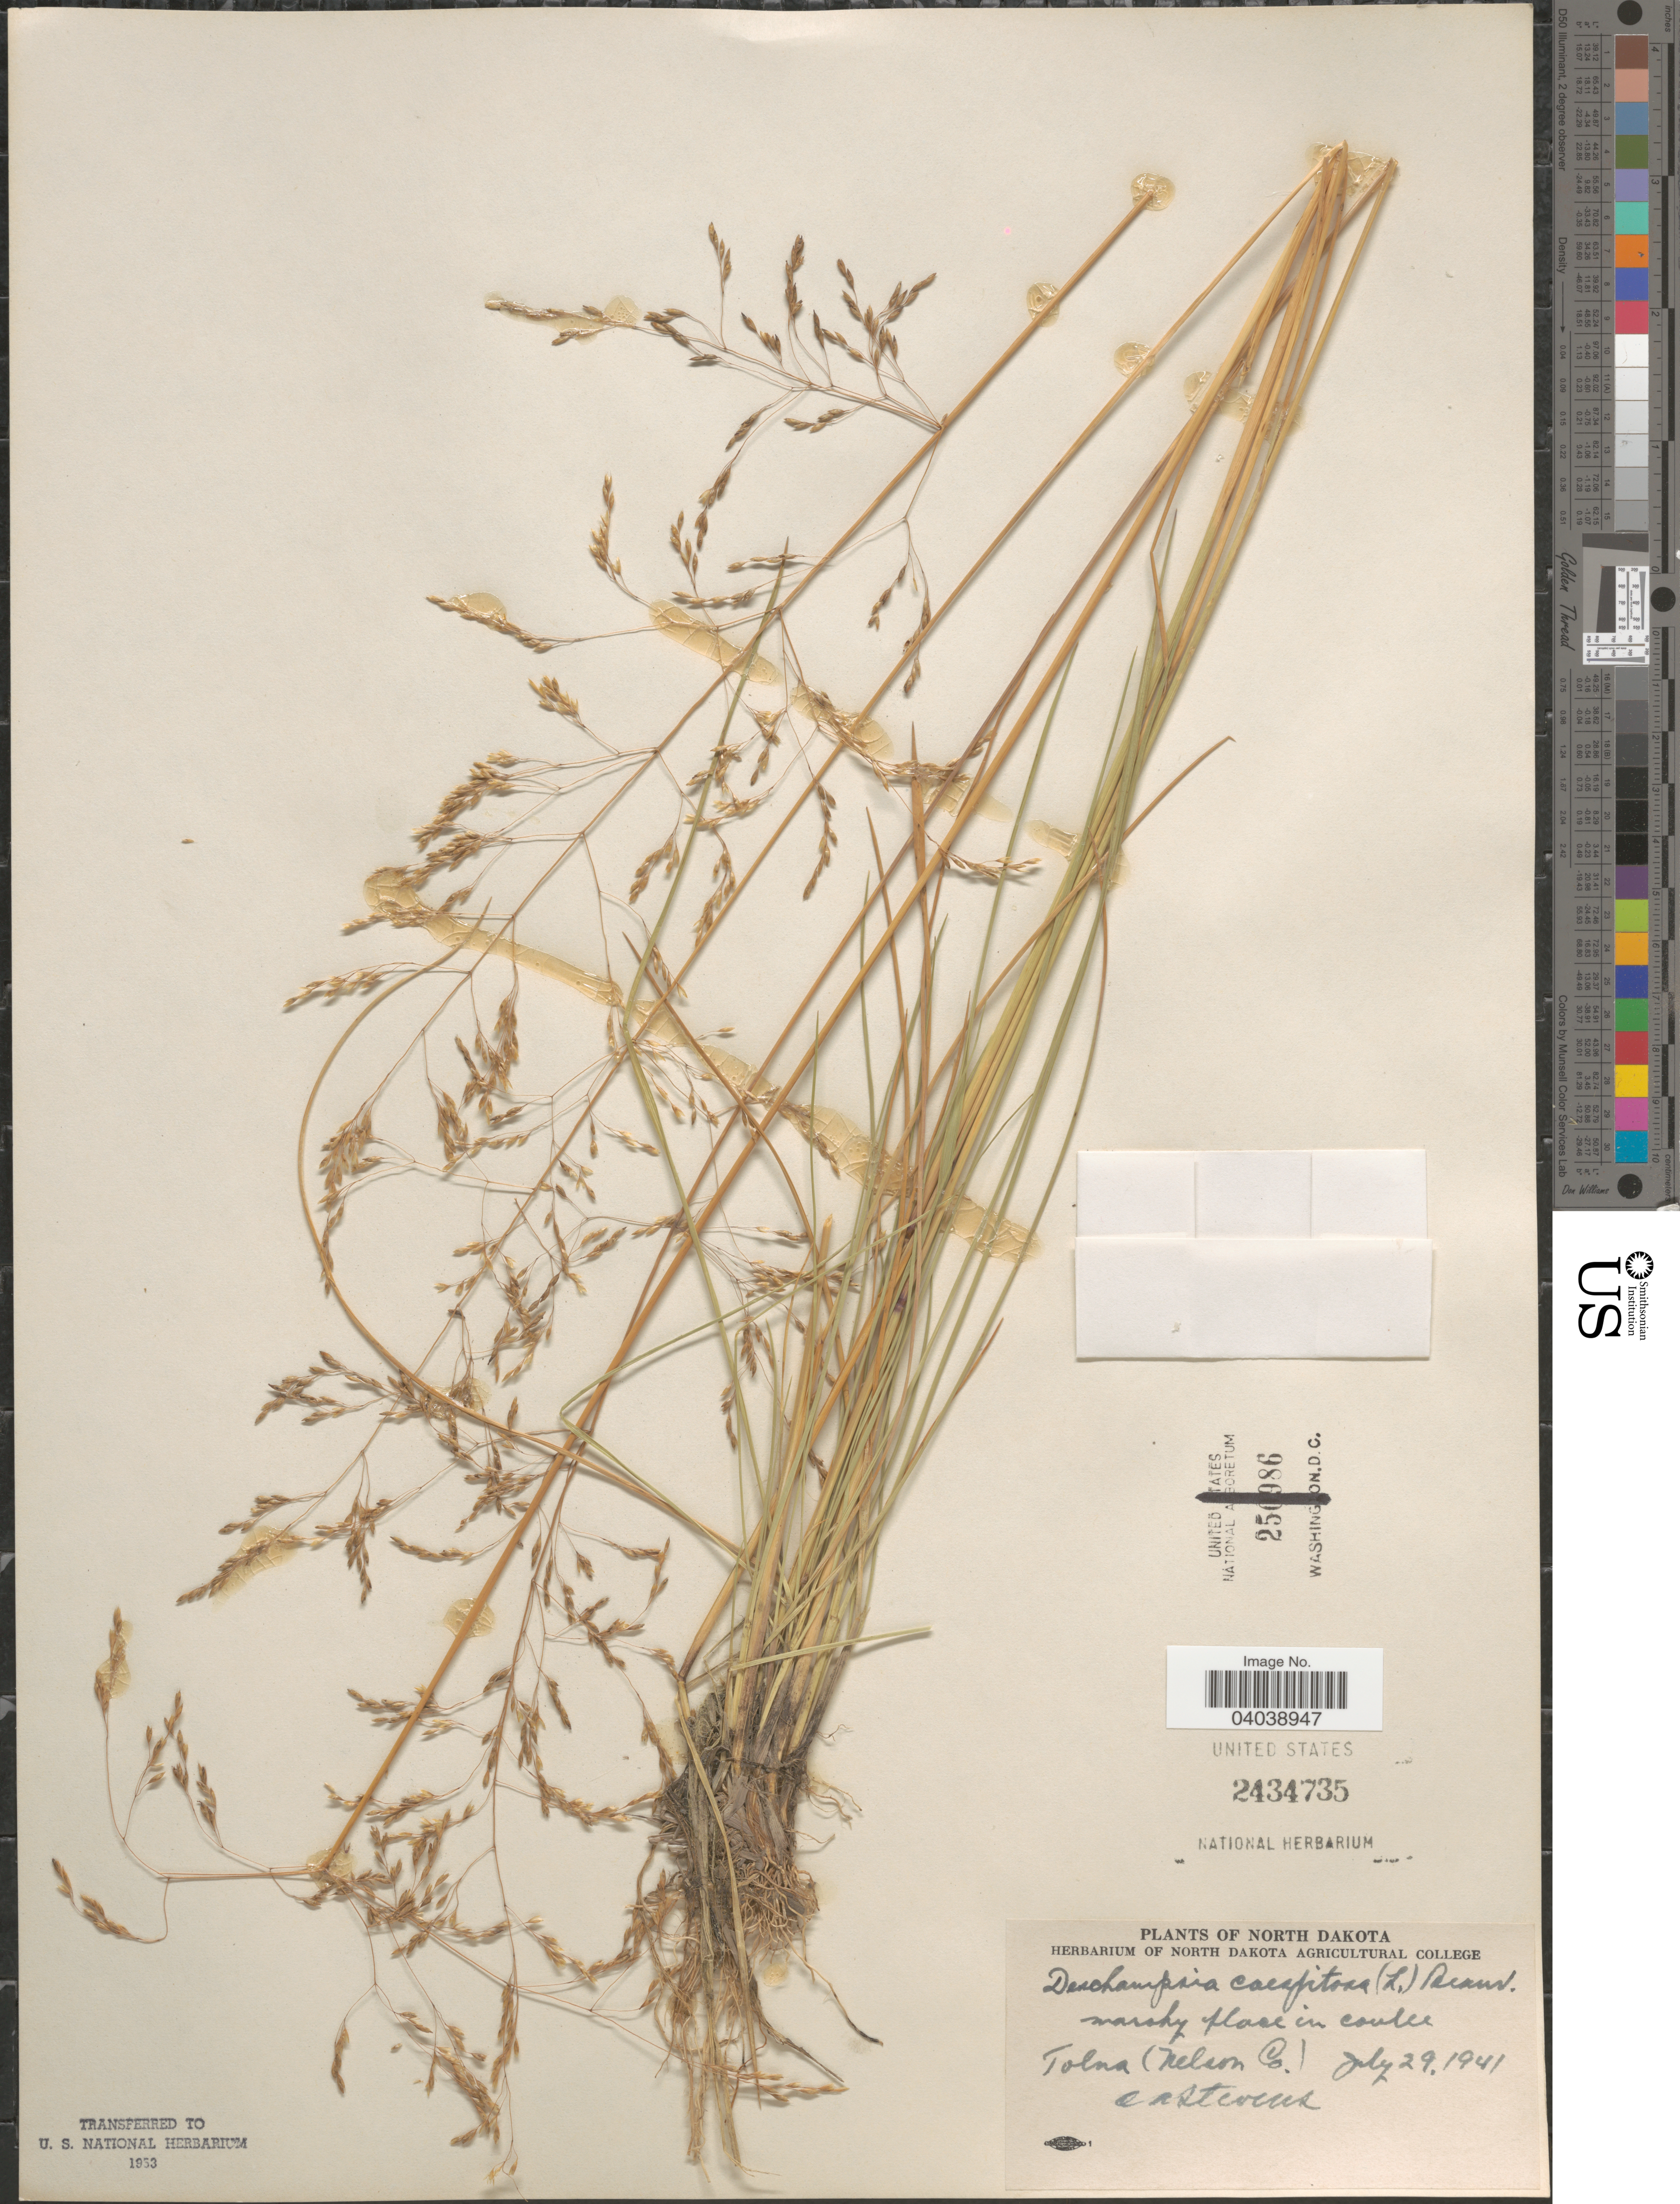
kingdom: Plantae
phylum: Tracheophyta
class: Liliopsida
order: Poales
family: Poaceae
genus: Deschampsia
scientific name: Deschampsia cespitosa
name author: (L.) P. Beauv.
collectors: O. A. Stevens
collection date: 1941-07-29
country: United States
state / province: North Dakota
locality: Marshy place in coulee. Tolna (Nelson Co).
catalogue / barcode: US 2434735